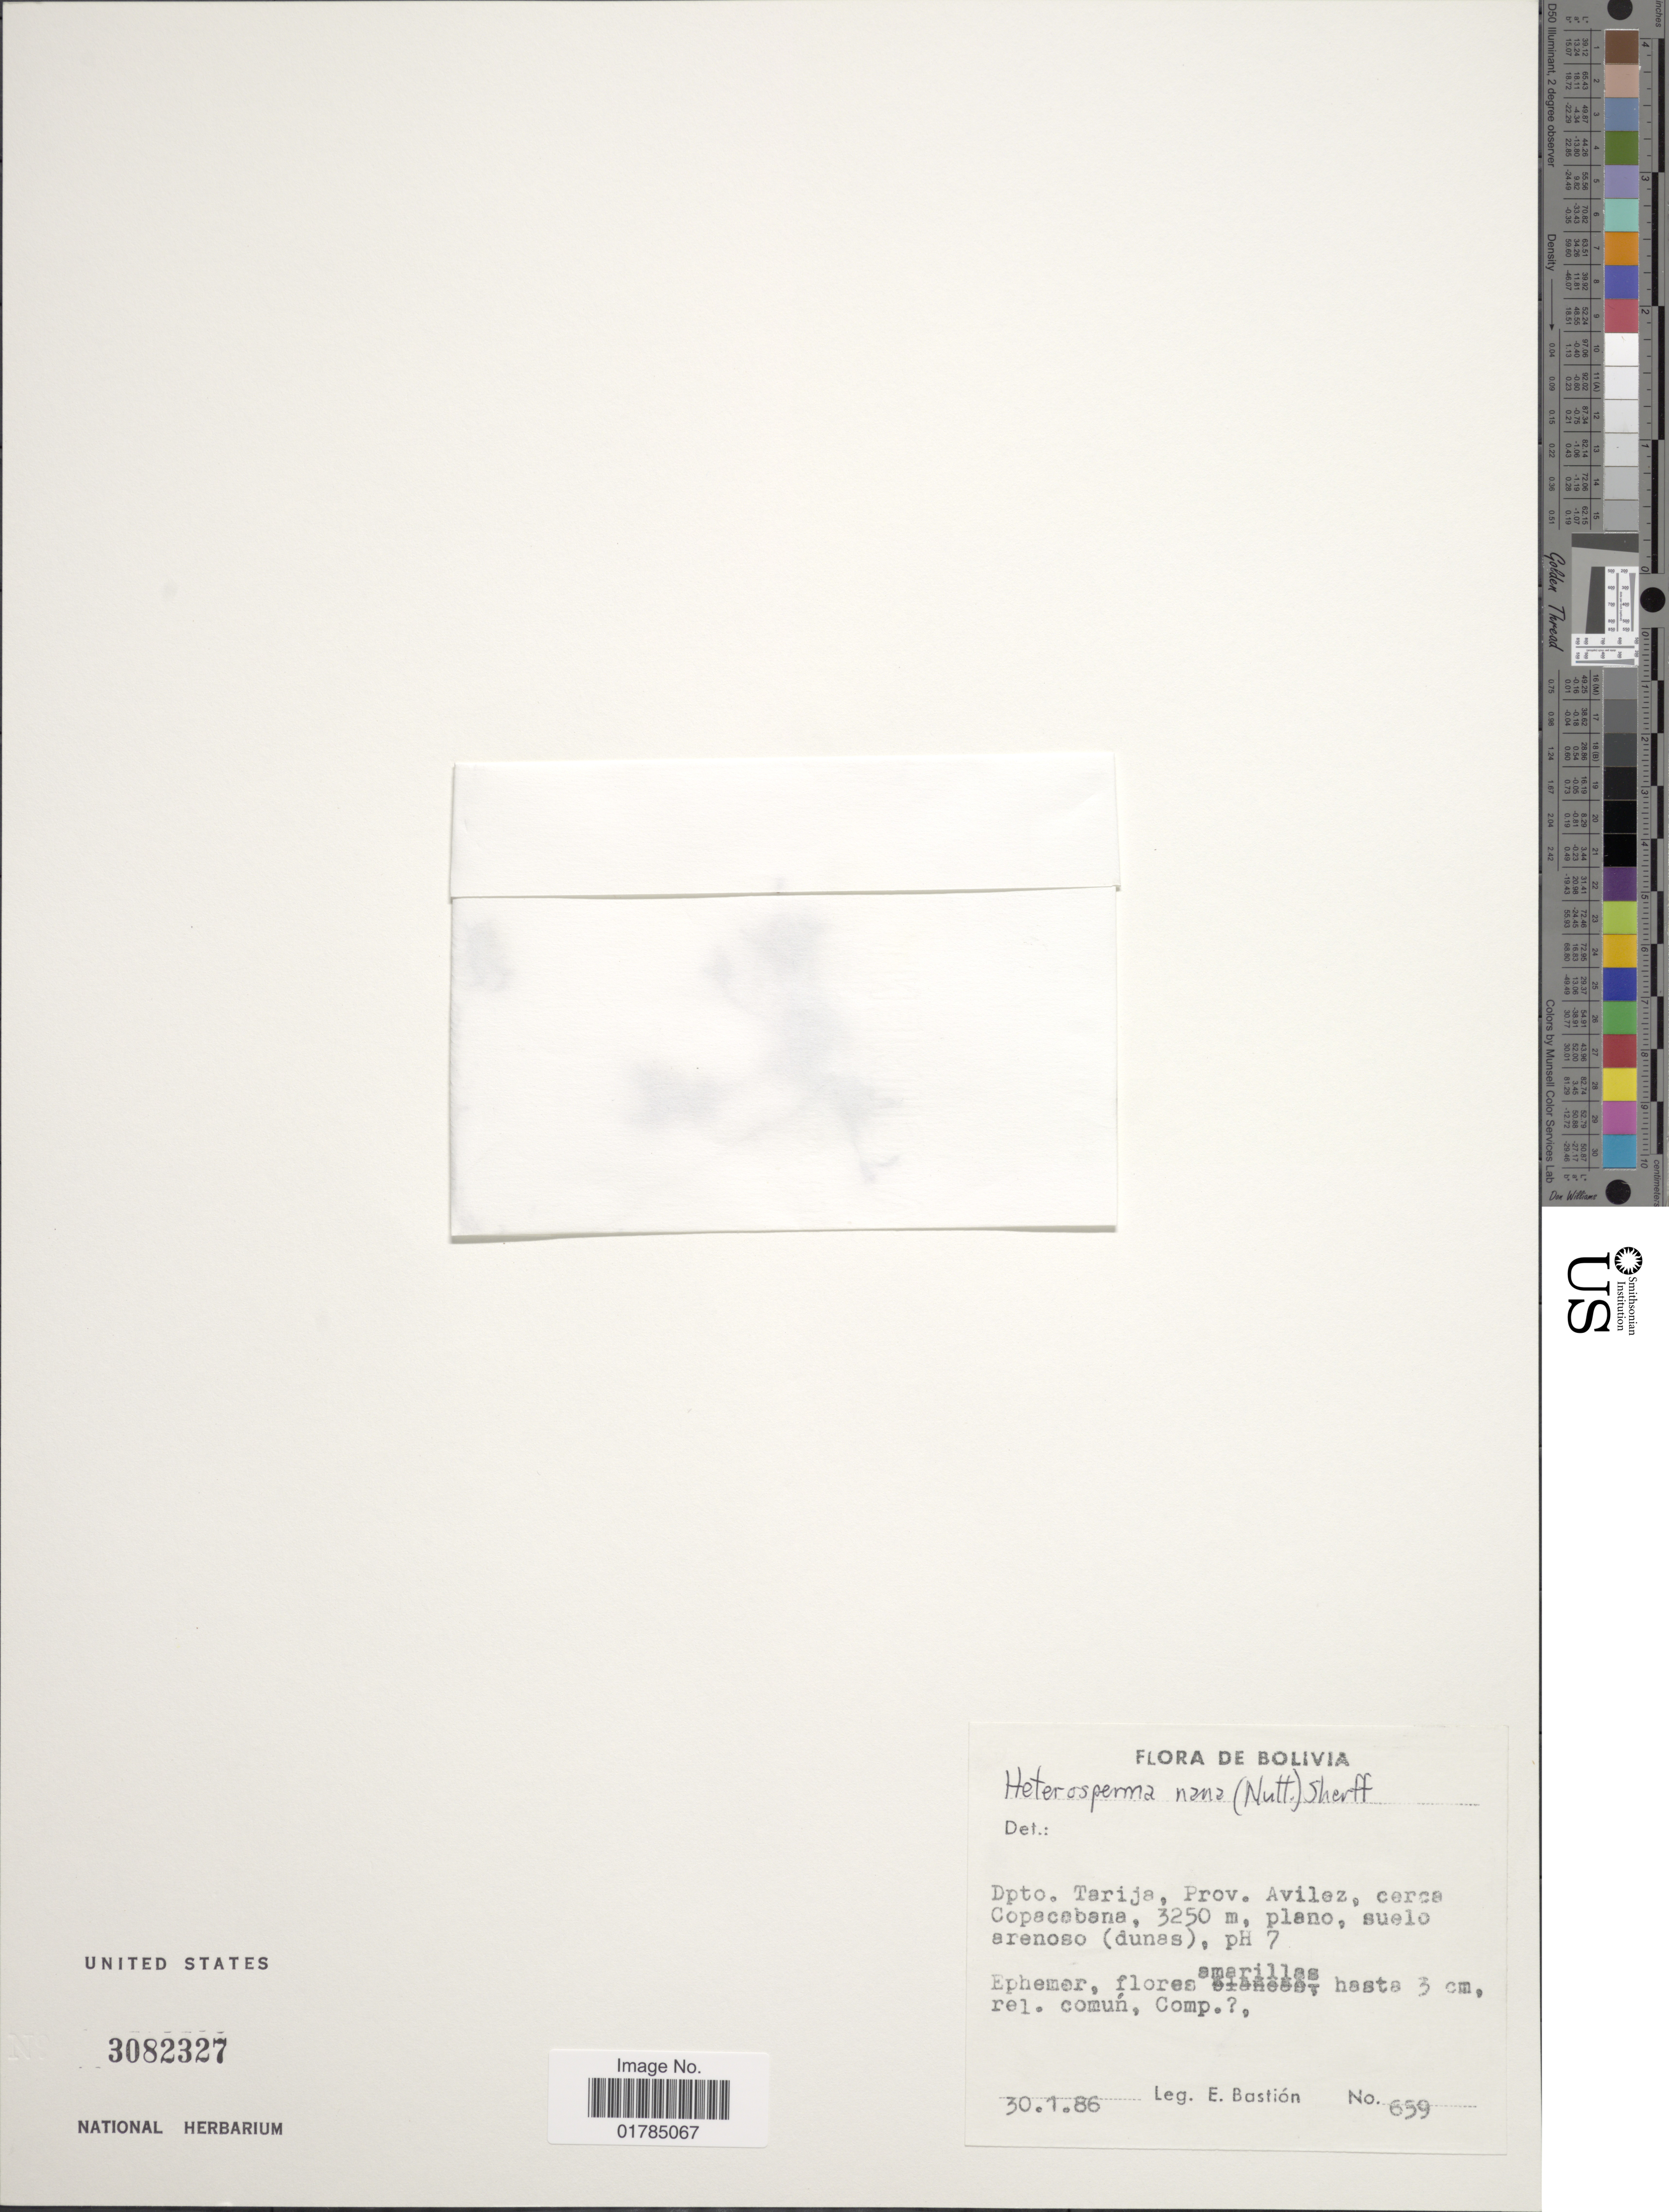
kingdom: Plantae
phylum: Tracheophyta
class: Magnoliopsida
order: Asterales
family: Asteraceae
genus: Heterosperma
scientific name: Heterosperma nanum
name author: (Nutt.) Sherff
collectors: E. Bastian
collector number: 659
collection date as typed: Transcribed d/m/y: 30/1/86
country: Bolivia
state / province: Tarija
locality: Prov. Avilez, cerca Copacabana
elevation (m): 3250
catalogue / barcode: US 3082327